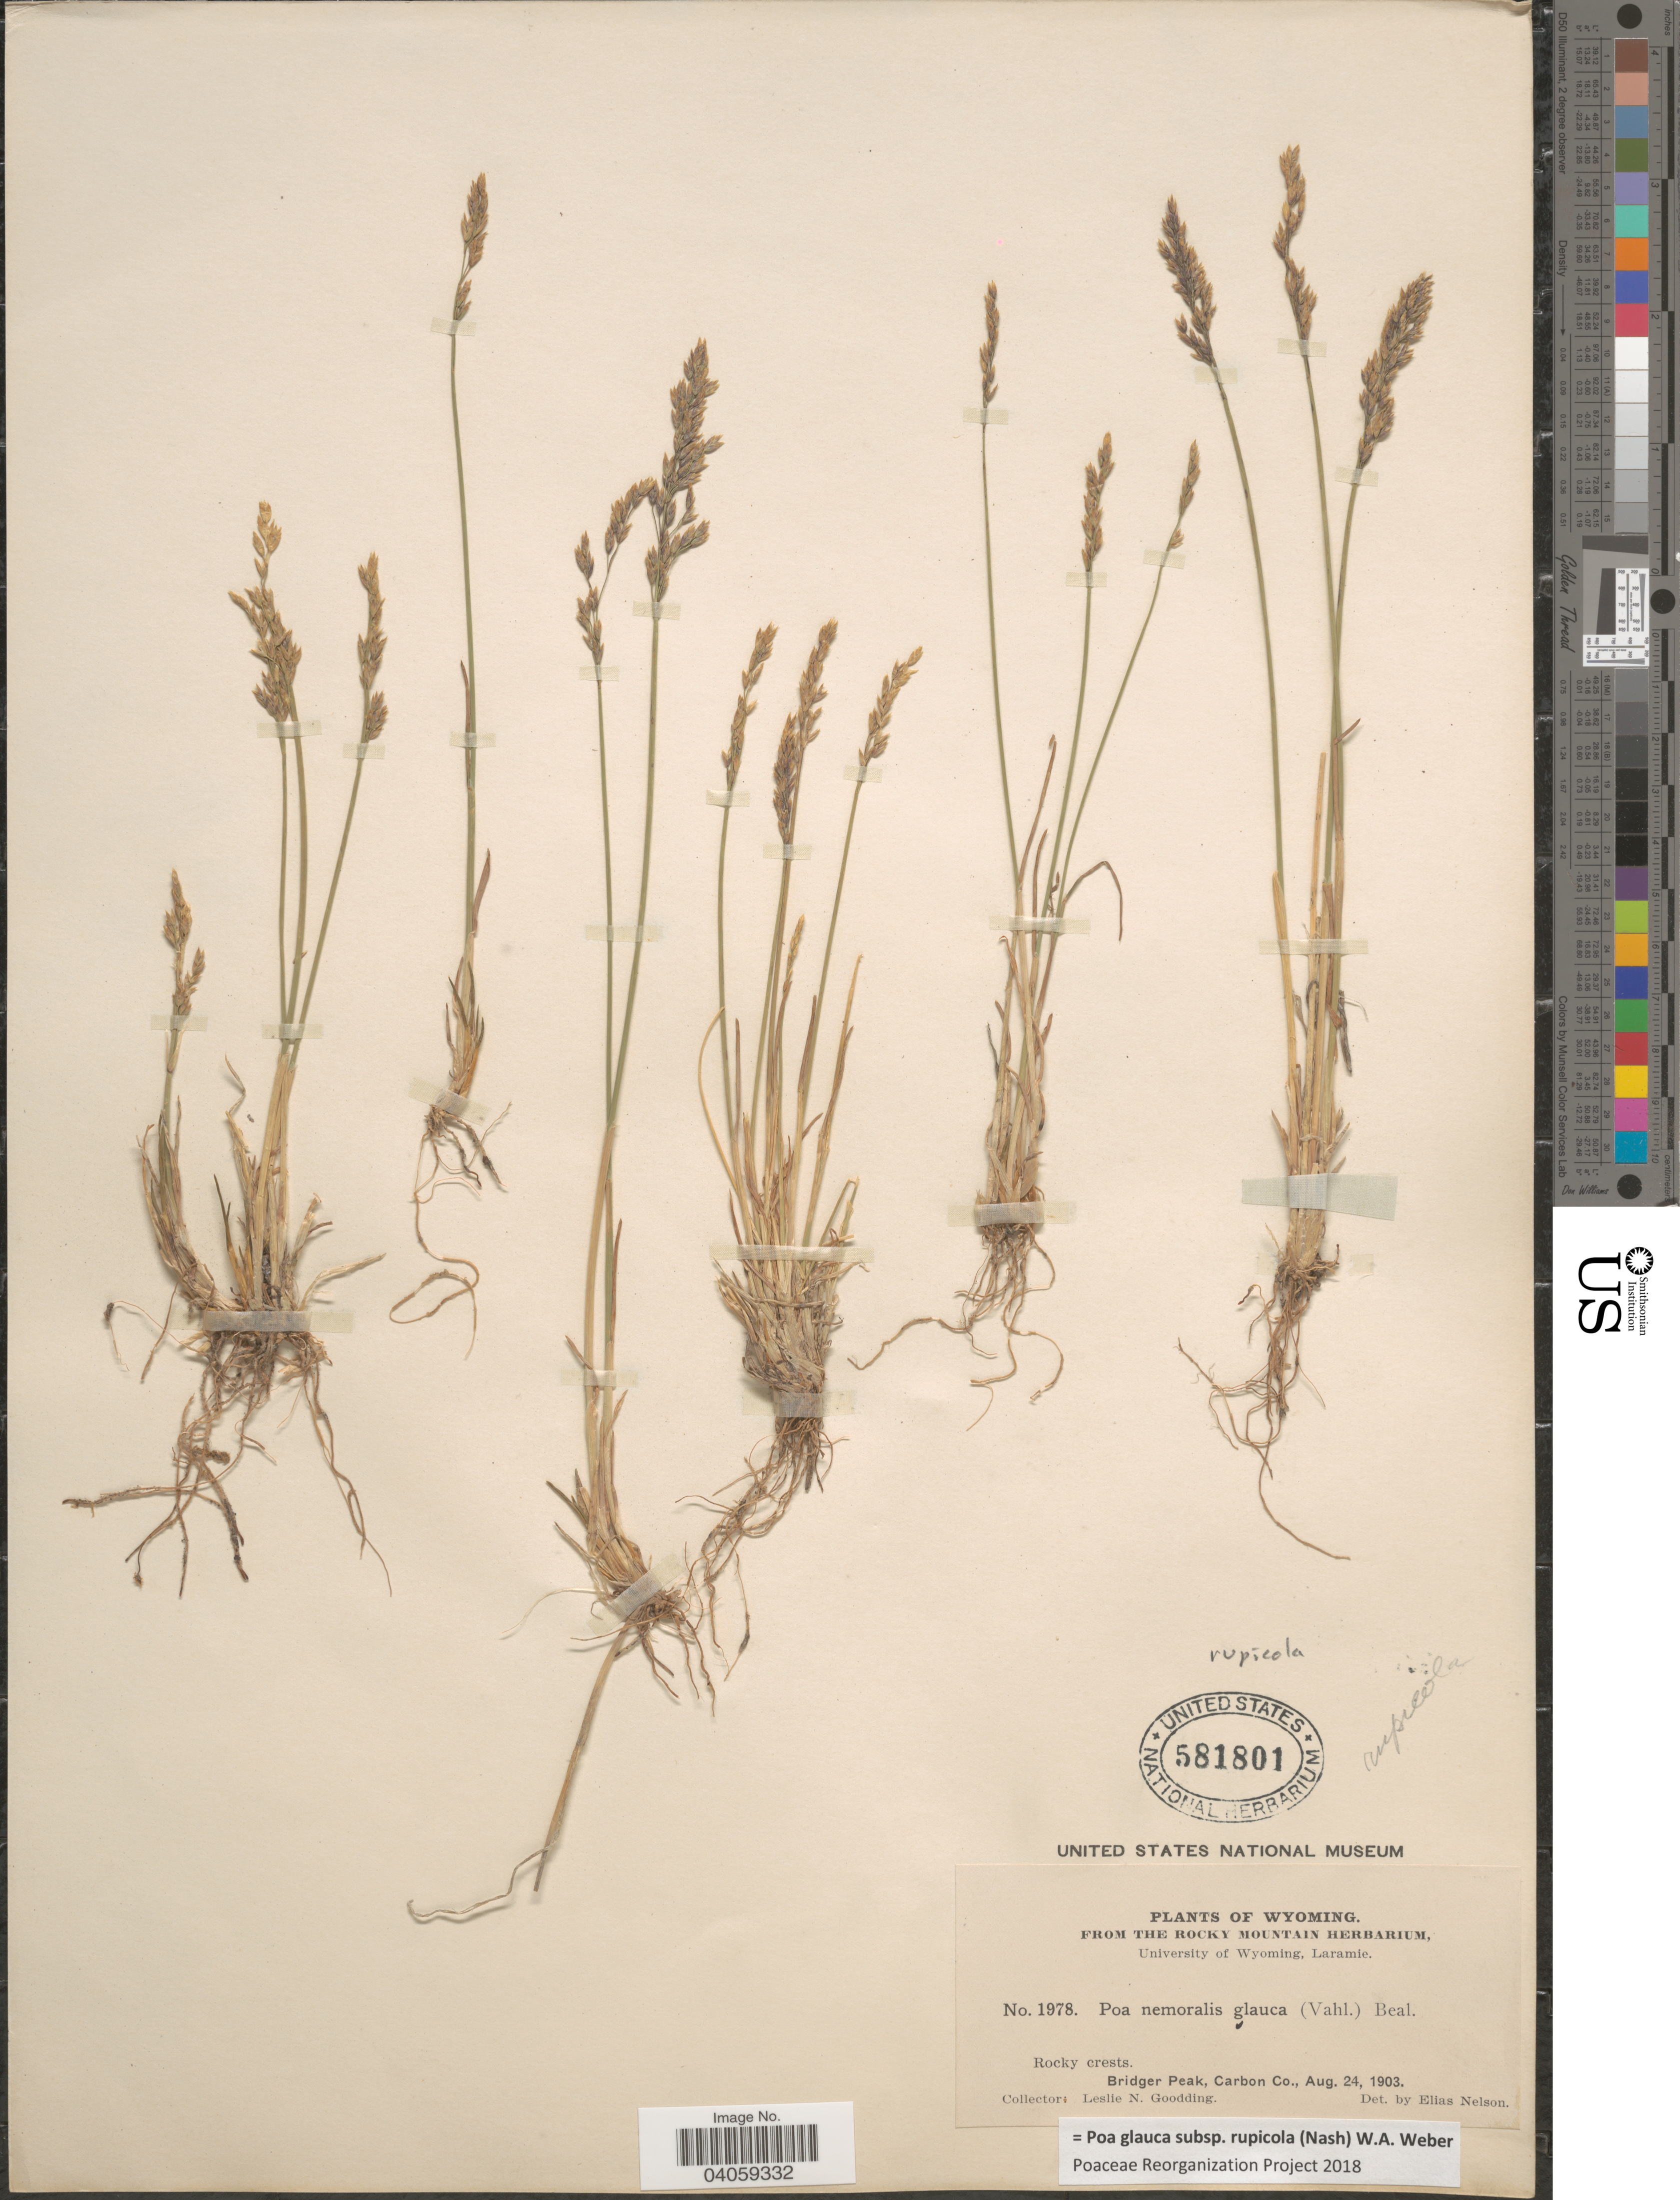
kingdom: Plantae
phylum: Tracheophyta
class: Liliopsida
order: Poales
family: Poaceae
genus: Poa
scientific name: Poa glauca subsp. rupicola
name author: (Nash) W.A. Weber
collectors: L. N. Goodding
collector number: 1978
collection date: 1903-08-24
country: United States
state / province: Wyoming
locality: Bridger Peak, Carbon Co.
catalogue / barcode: US 581801